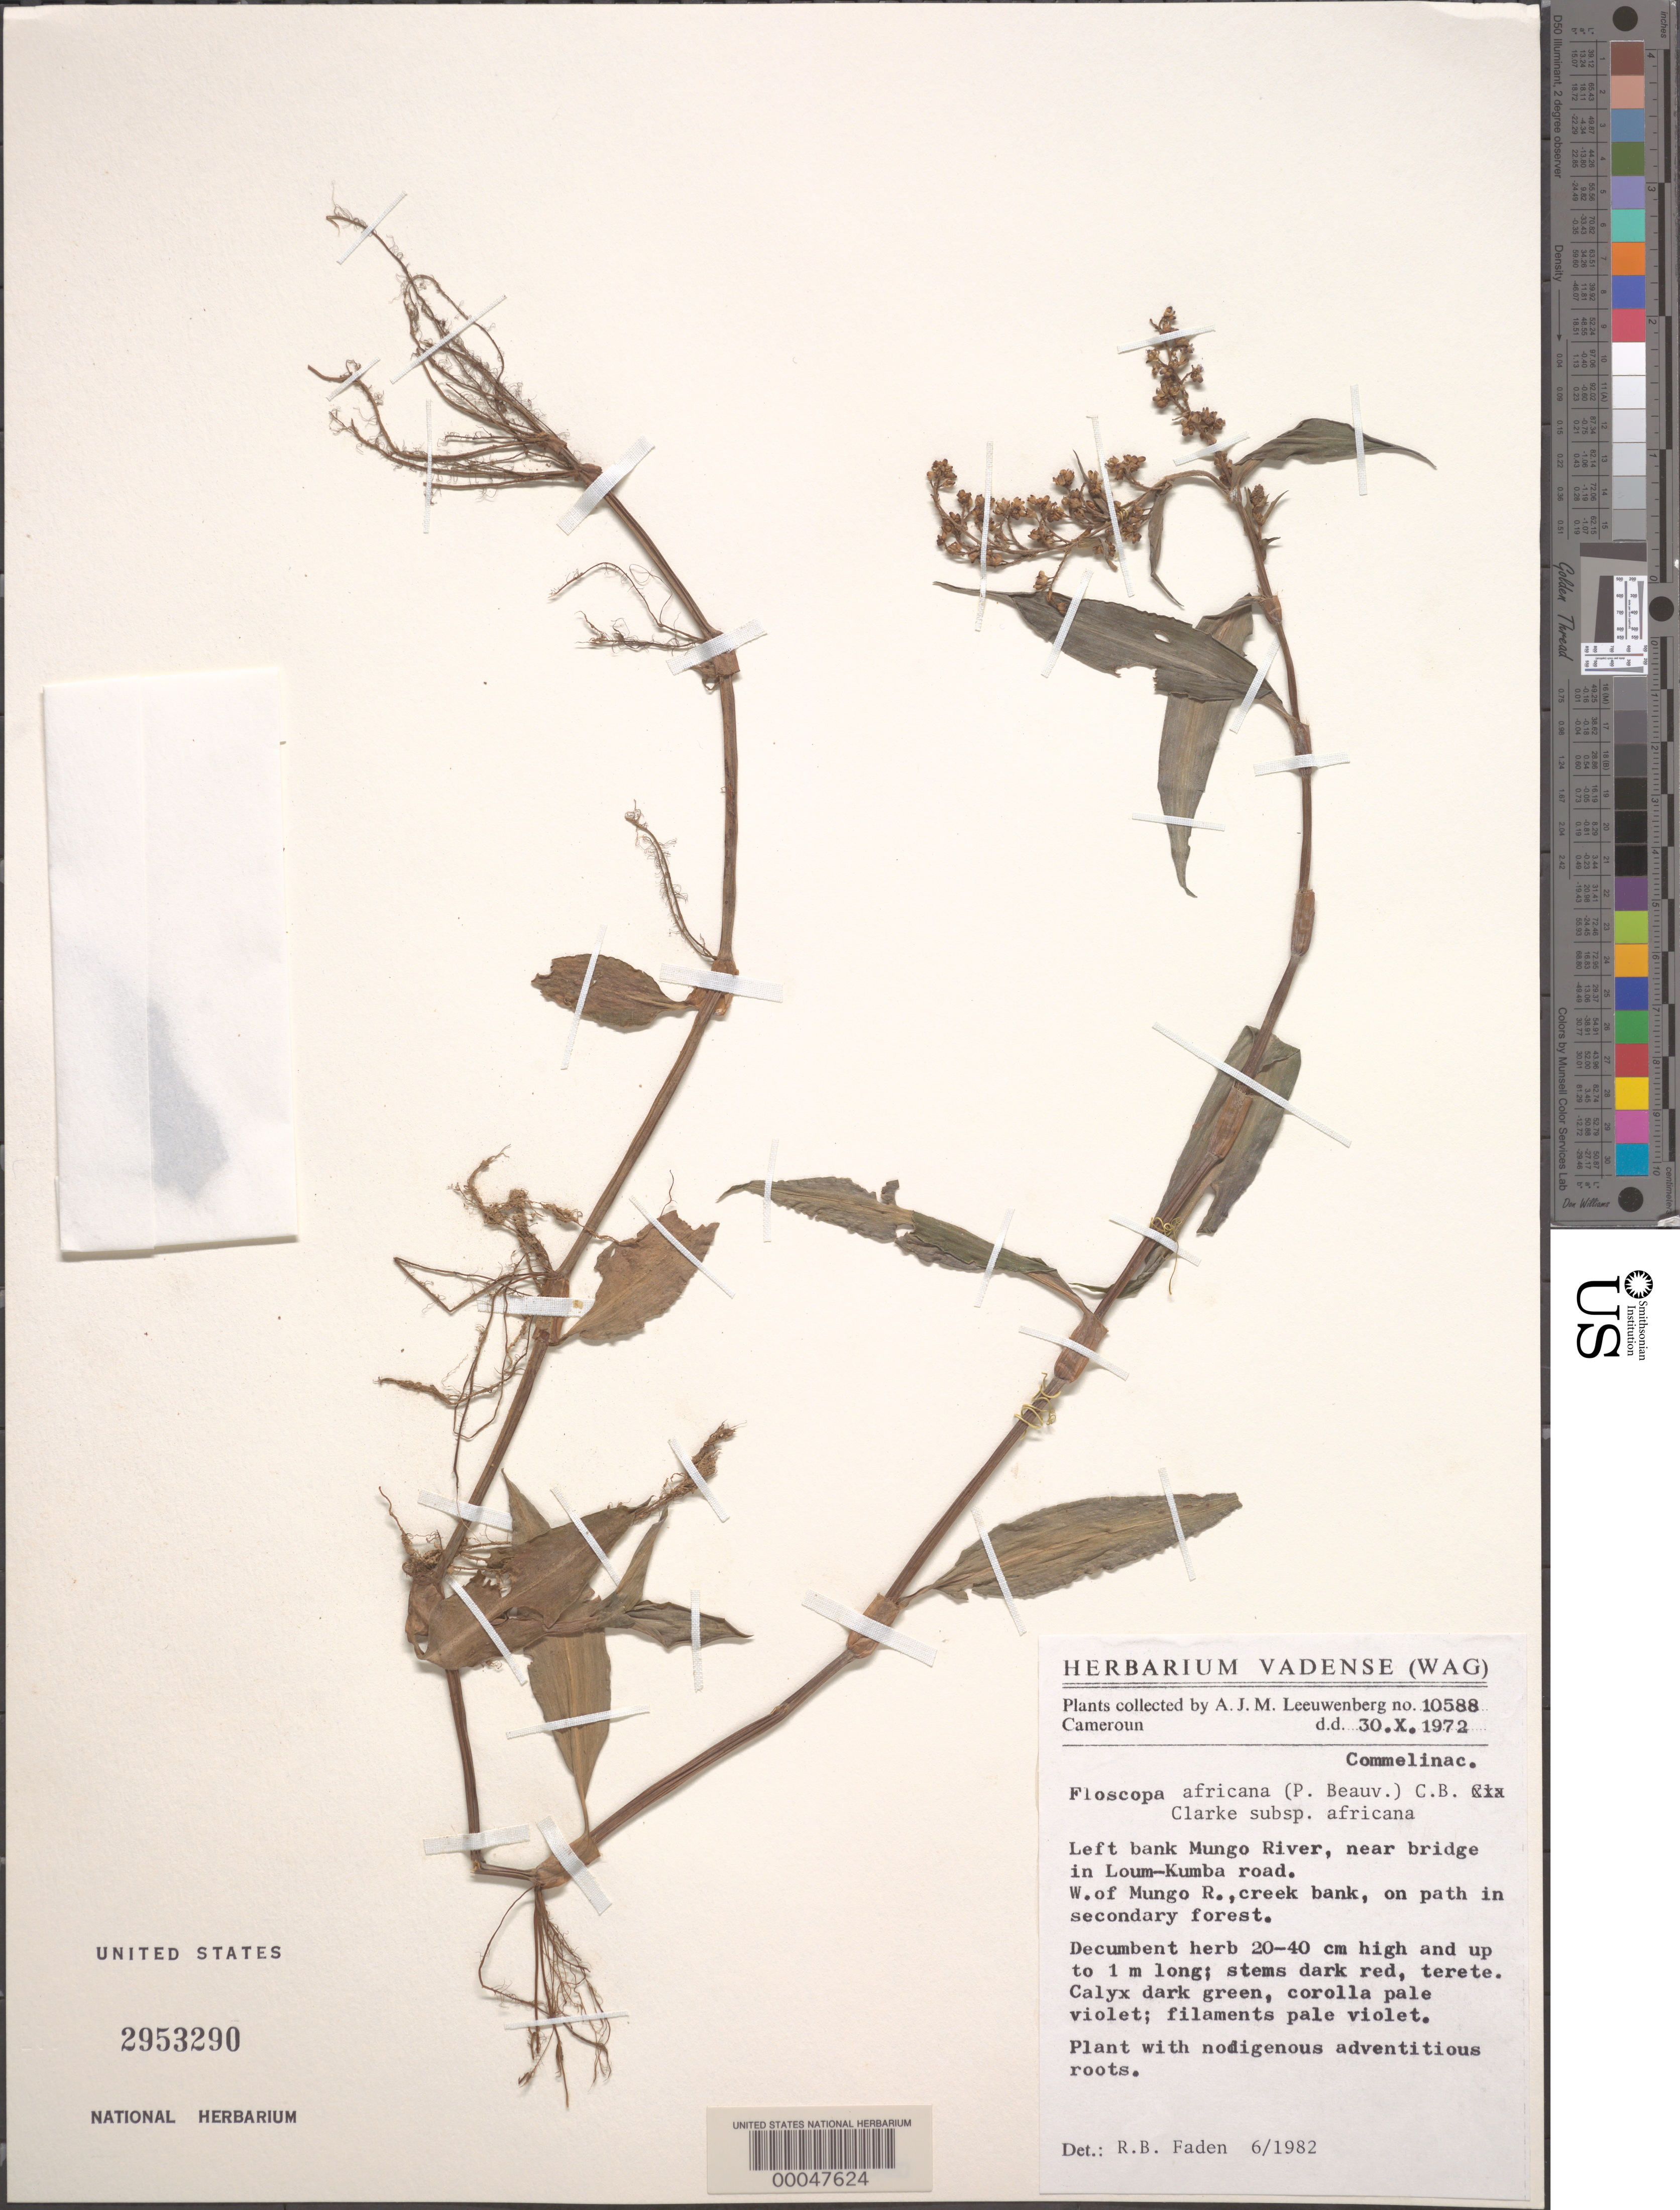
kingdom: Plantae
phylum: Tracheophyta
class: Liliopsida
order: Commelinales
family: Commelinaceae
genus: Floscopa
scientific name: Floscopa africana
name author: (P. Beauv.) C.B. Clarke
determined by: Faden, Robert B., (US), Smithsonian Institution - National Museum of Natural History (UNITED STATES)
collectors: A. J. M. Leeuwenberg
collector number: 10588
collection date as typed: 30 Oct 1972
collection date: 1972-10-30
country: Cameroon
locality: Mungo river, loum-kumba road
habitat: Creek bank, secondary forest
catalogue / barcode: US 2953290